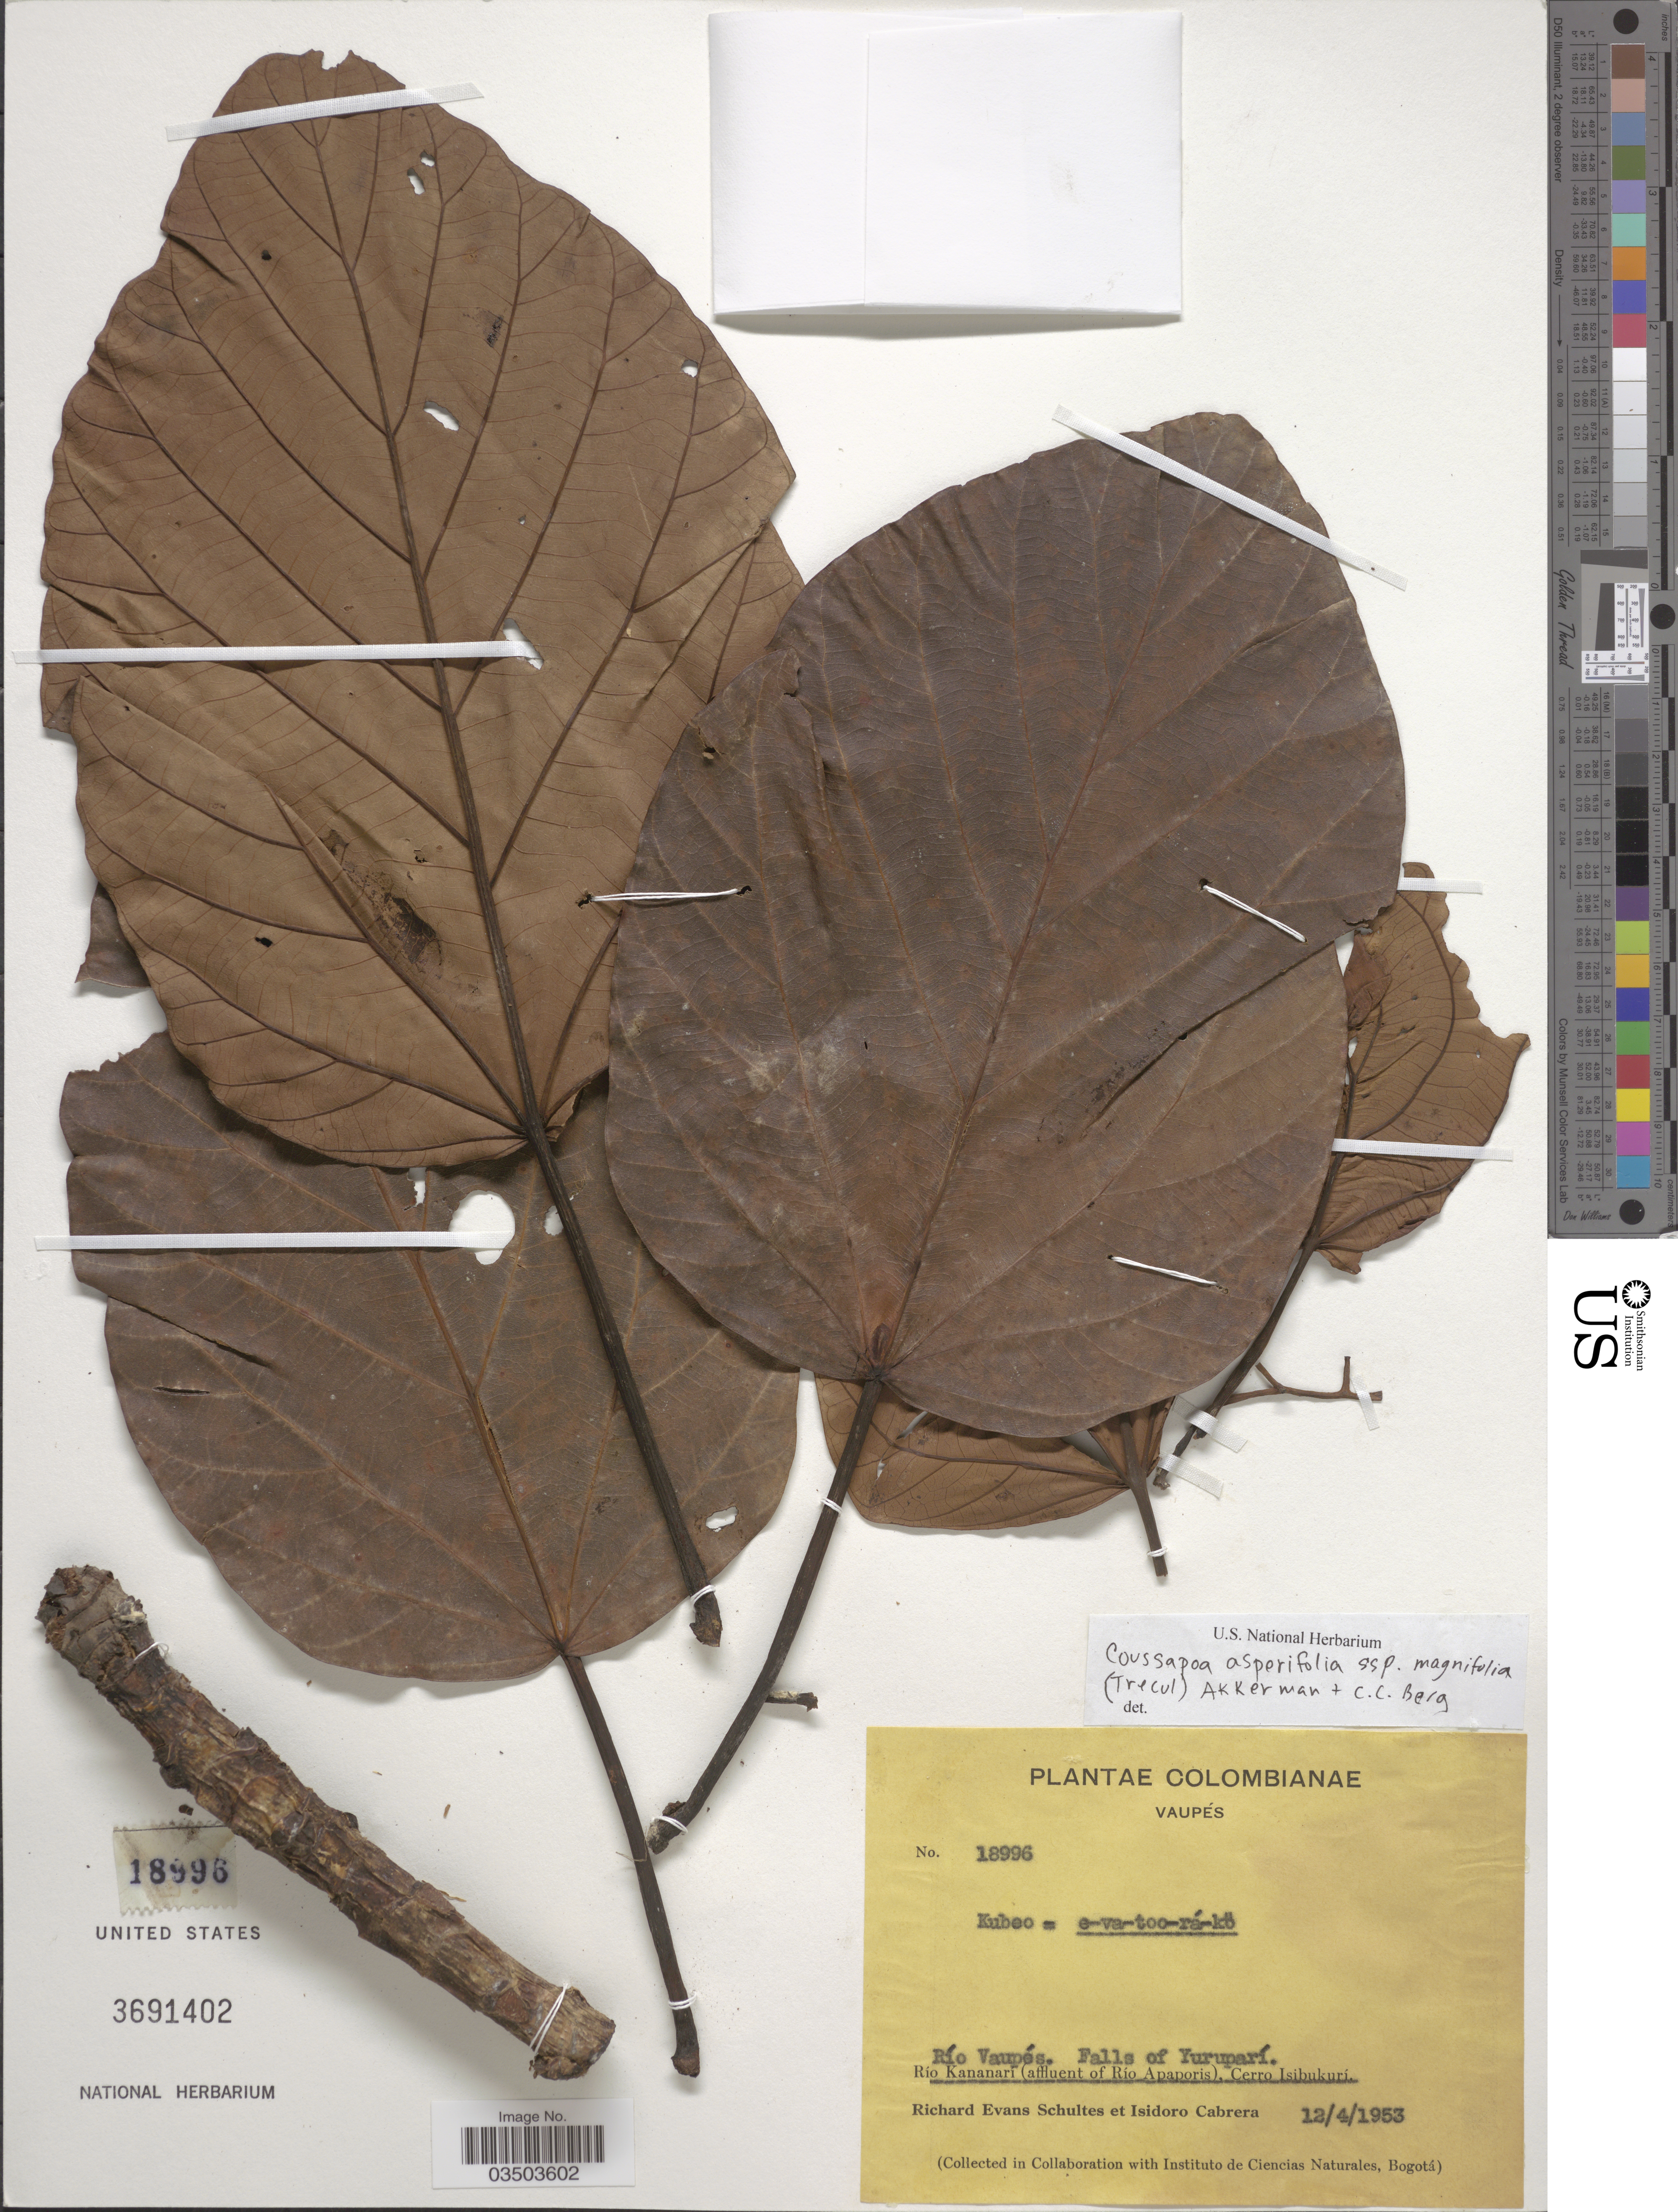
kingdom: Plantae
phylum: Tracheophyta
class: Magnoliopsida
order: Rosales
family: Urticaceae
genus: Coussapoa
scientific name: Coussapoa asperifolia subsp. magnifolia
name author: (Trécul) Akkermans & C.C. Berg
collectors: R. E. Schultes & I. Cabrera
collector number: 18996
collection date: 1953-04-12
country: Colombia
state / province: Vaupés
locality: Río Vaupés. Falls of Yuruparí. Río Kananarí (affluent of Río Apaporis). Cerro Isibukurí.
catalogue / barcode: US 3691402